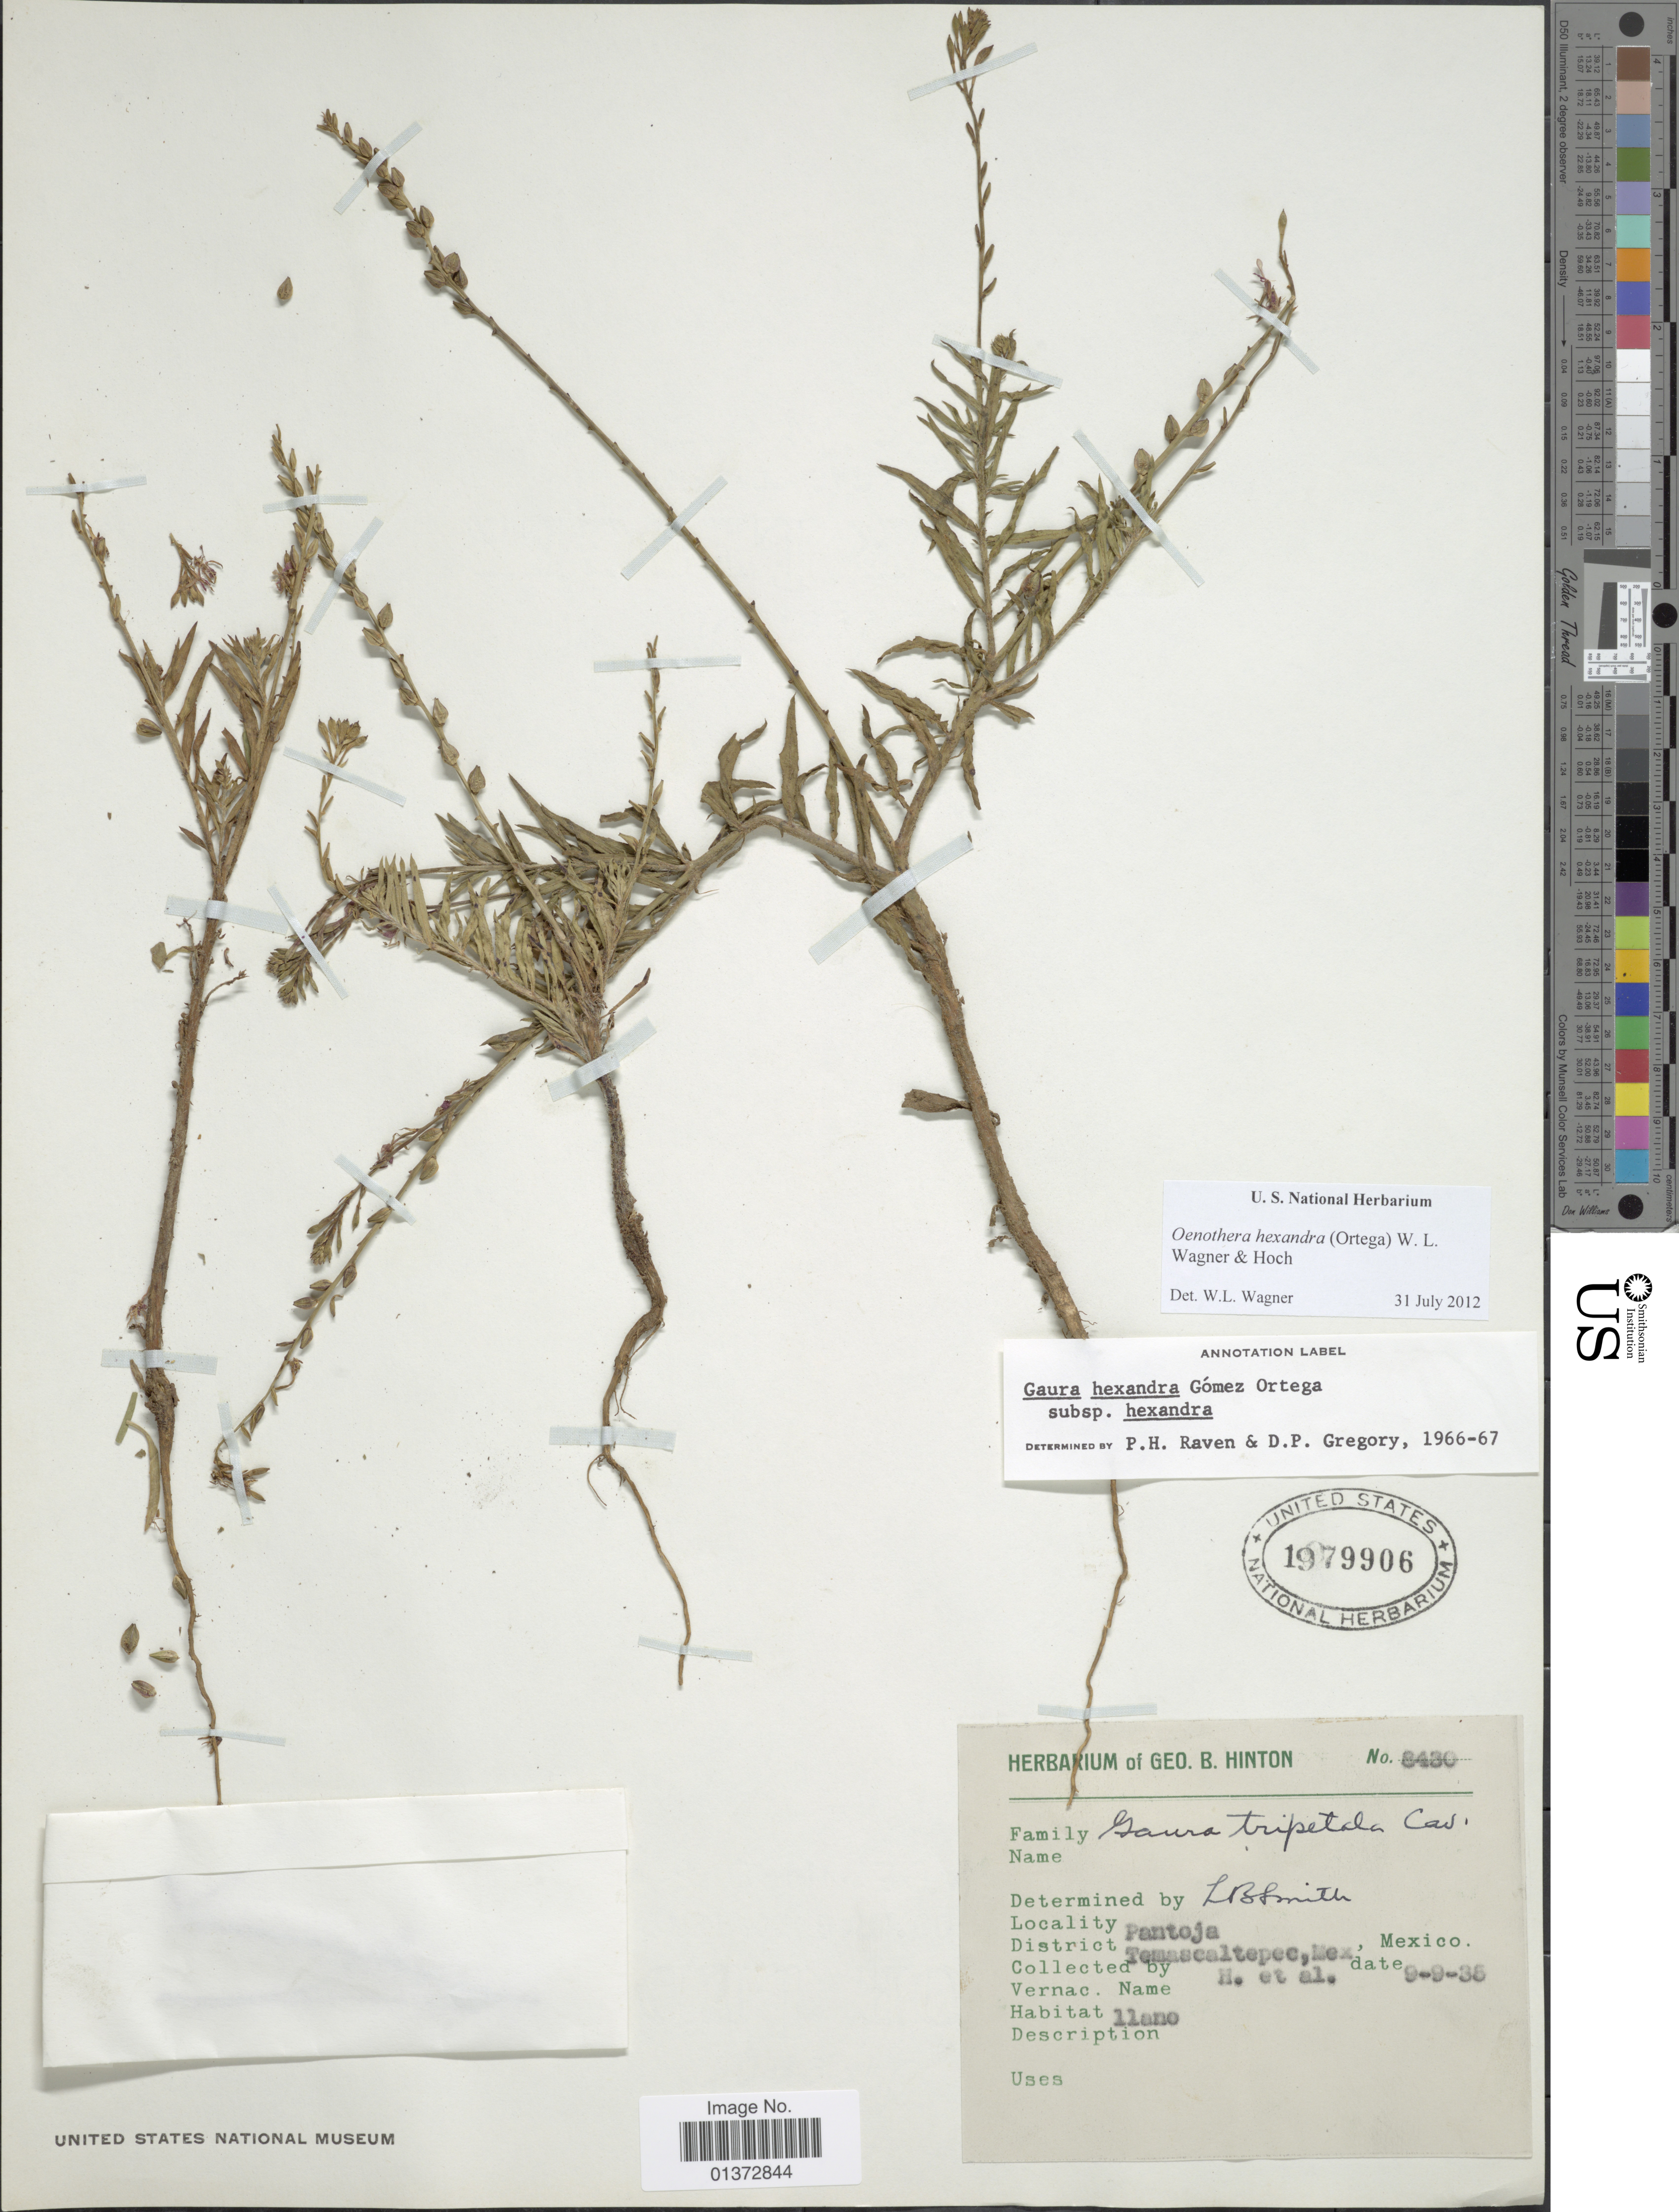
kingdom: Plantae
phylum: Tracheophyta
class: Magnoliopsida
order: Myrtales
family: Onagraceae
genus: Oenothera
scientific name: Oenothera hexandra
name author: (Ortega) W.L. Wagner & Hoch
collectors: G. B. Hinton & et al.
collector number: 8430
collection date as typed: Transcribed d/m/y: 9/9/35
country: Mexico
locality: Pantoja, District Temascaltepec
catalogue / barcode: US 1979906